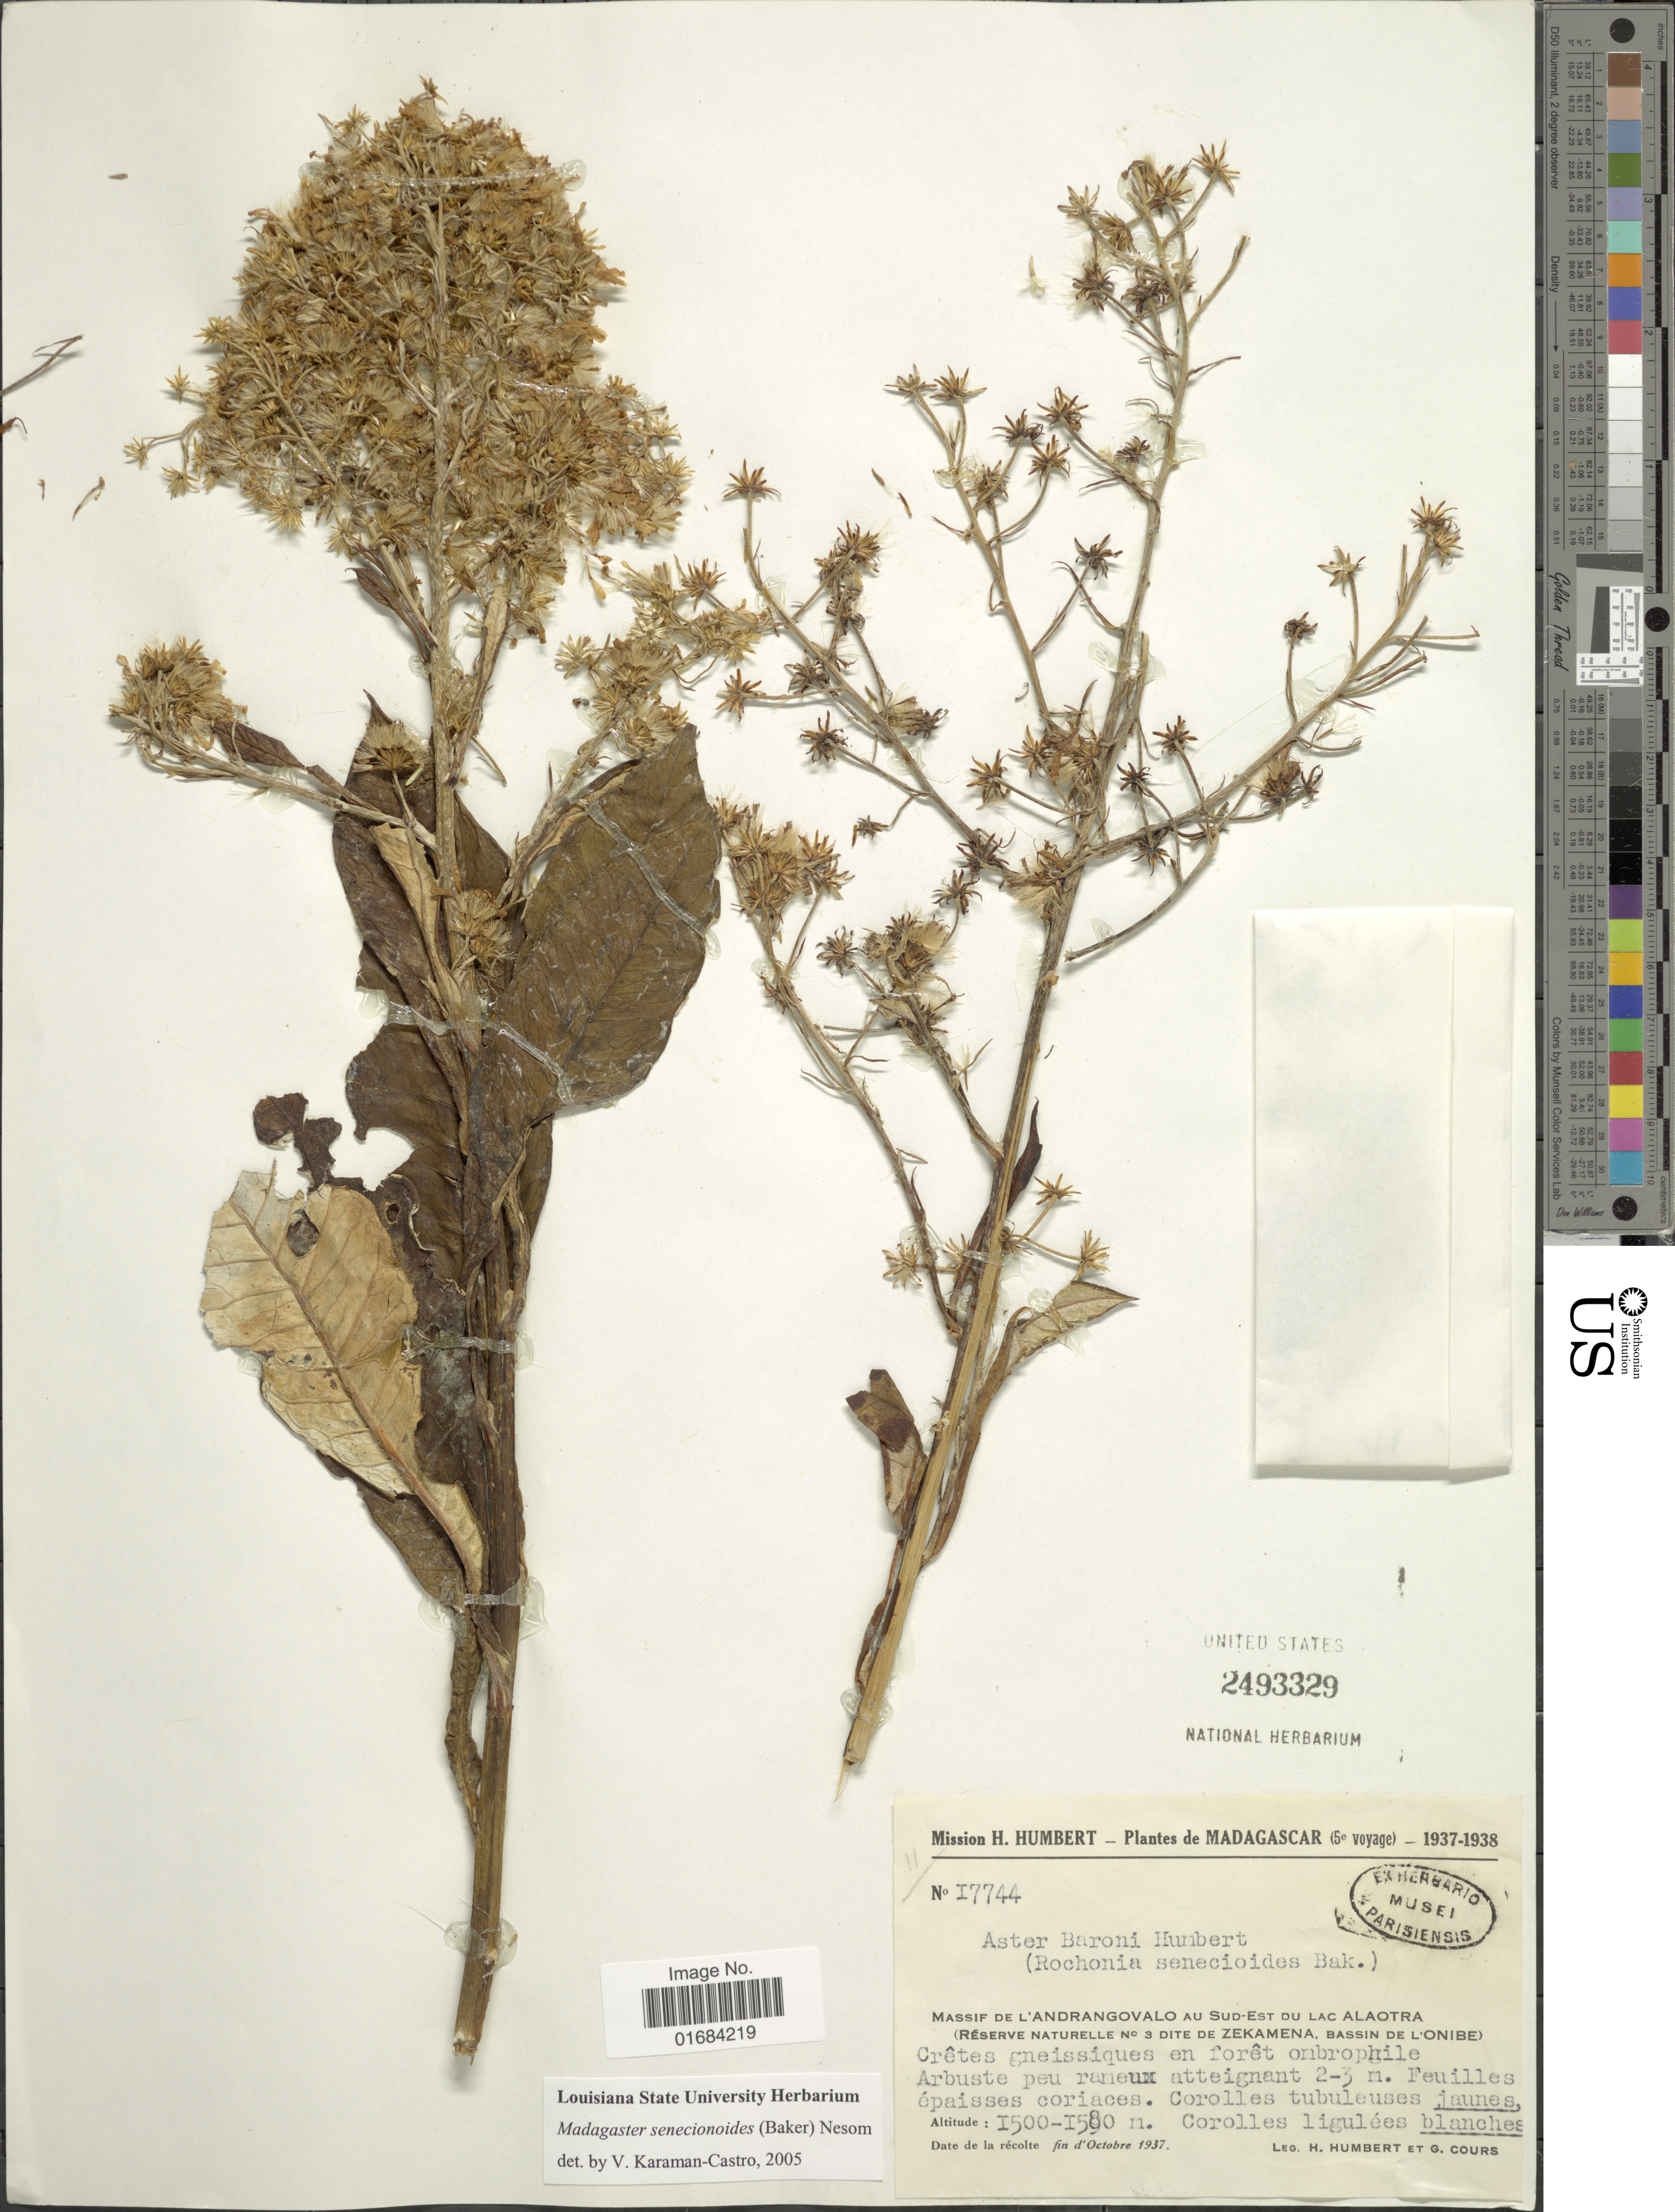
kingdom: Plantae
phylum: Tracheophyta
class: Magnoliopsida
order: Asterales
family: Asteraceae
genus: Madagaster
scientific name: Madagaster senecionoides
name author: (Baker) G.L. Nesom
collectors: H. Humbert & G. Cours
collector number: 17744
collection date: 1937-10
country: Madagascar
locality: Massif de L'Andrangovalo au Sud-Est Du Lac Alaotra (Réserve naturelle n° 3 Dite De Zekamena, Bassin de L' Onibe)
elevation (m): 1500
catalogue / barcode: US 2493329